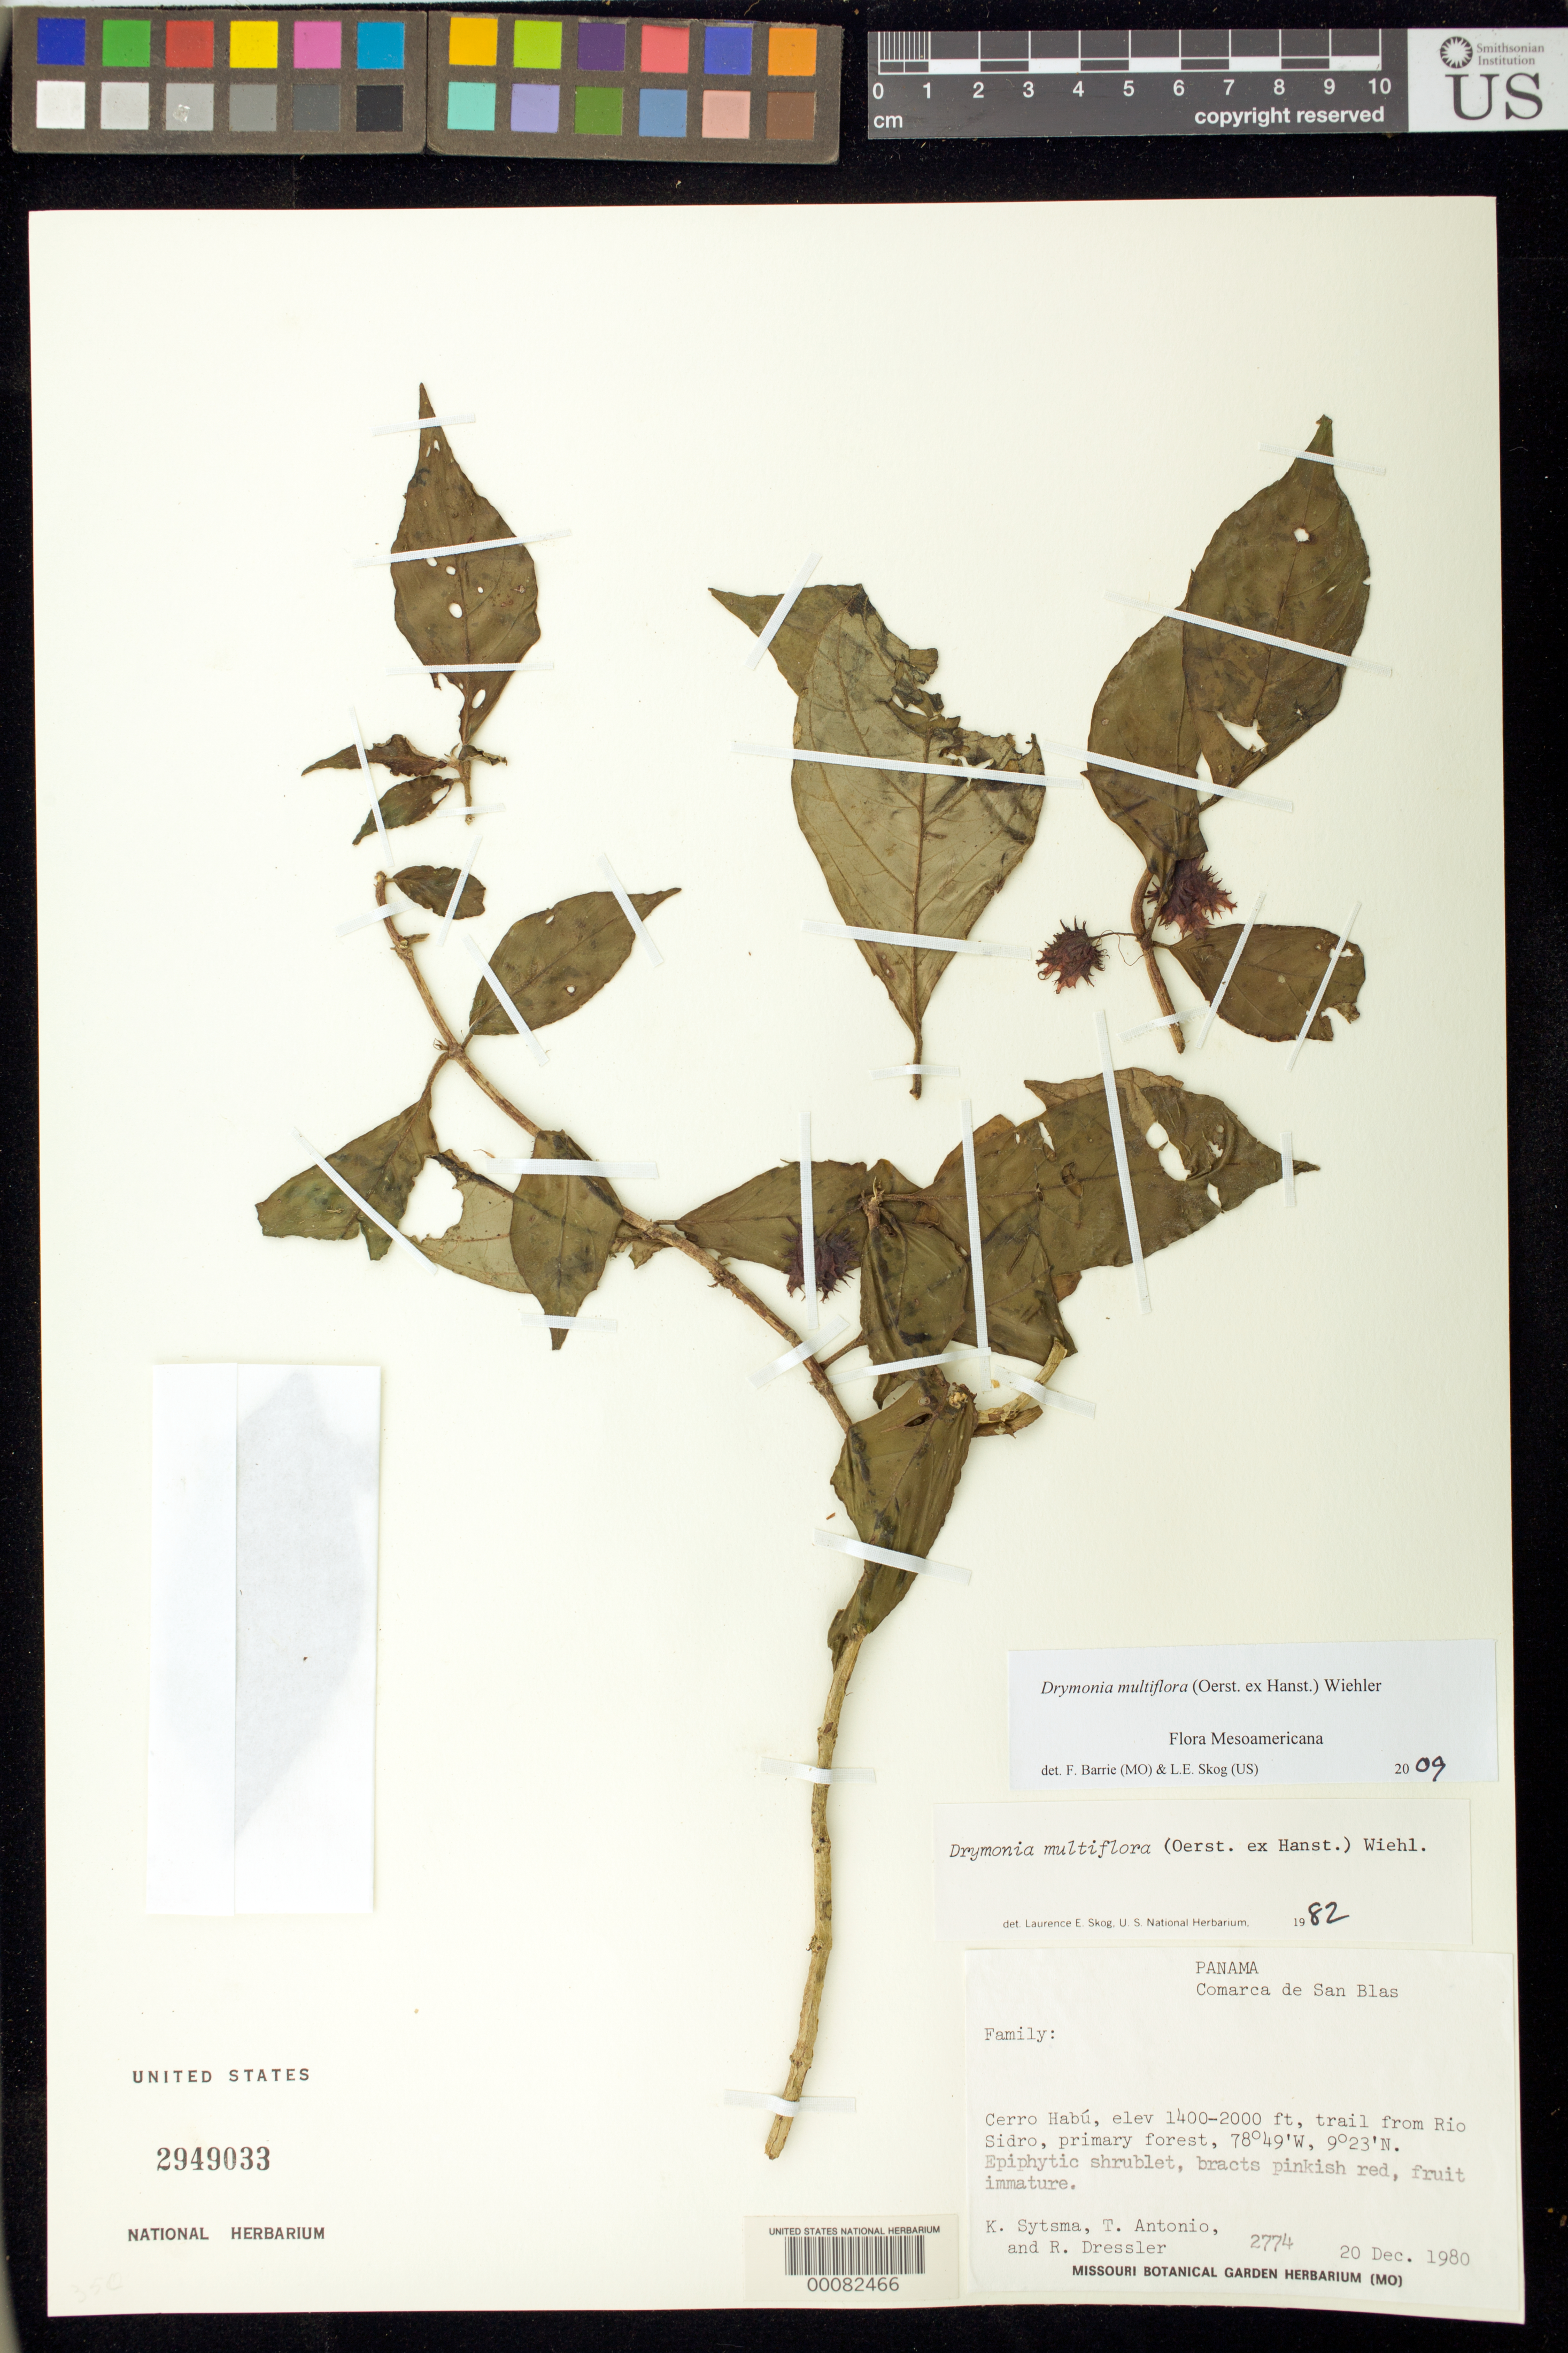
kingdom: Plantae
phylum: Tracheophyta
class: Magnoliopsida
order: Lamiales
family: Gesneriaceae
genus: Drymonia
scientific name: Drymonia multiflora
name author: (Oerst. ex Hanst.) Wiehler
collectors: K. J. Sytsma & et al.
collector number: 2774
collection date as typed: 20 Dec 1980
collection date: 1980-12-20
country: Panama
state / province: Kuna Yala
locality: Comarca de San Blas, Cerro Habu, trail from Rio Sidro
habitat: Primary forest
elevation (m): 427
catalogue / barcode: US 2949033